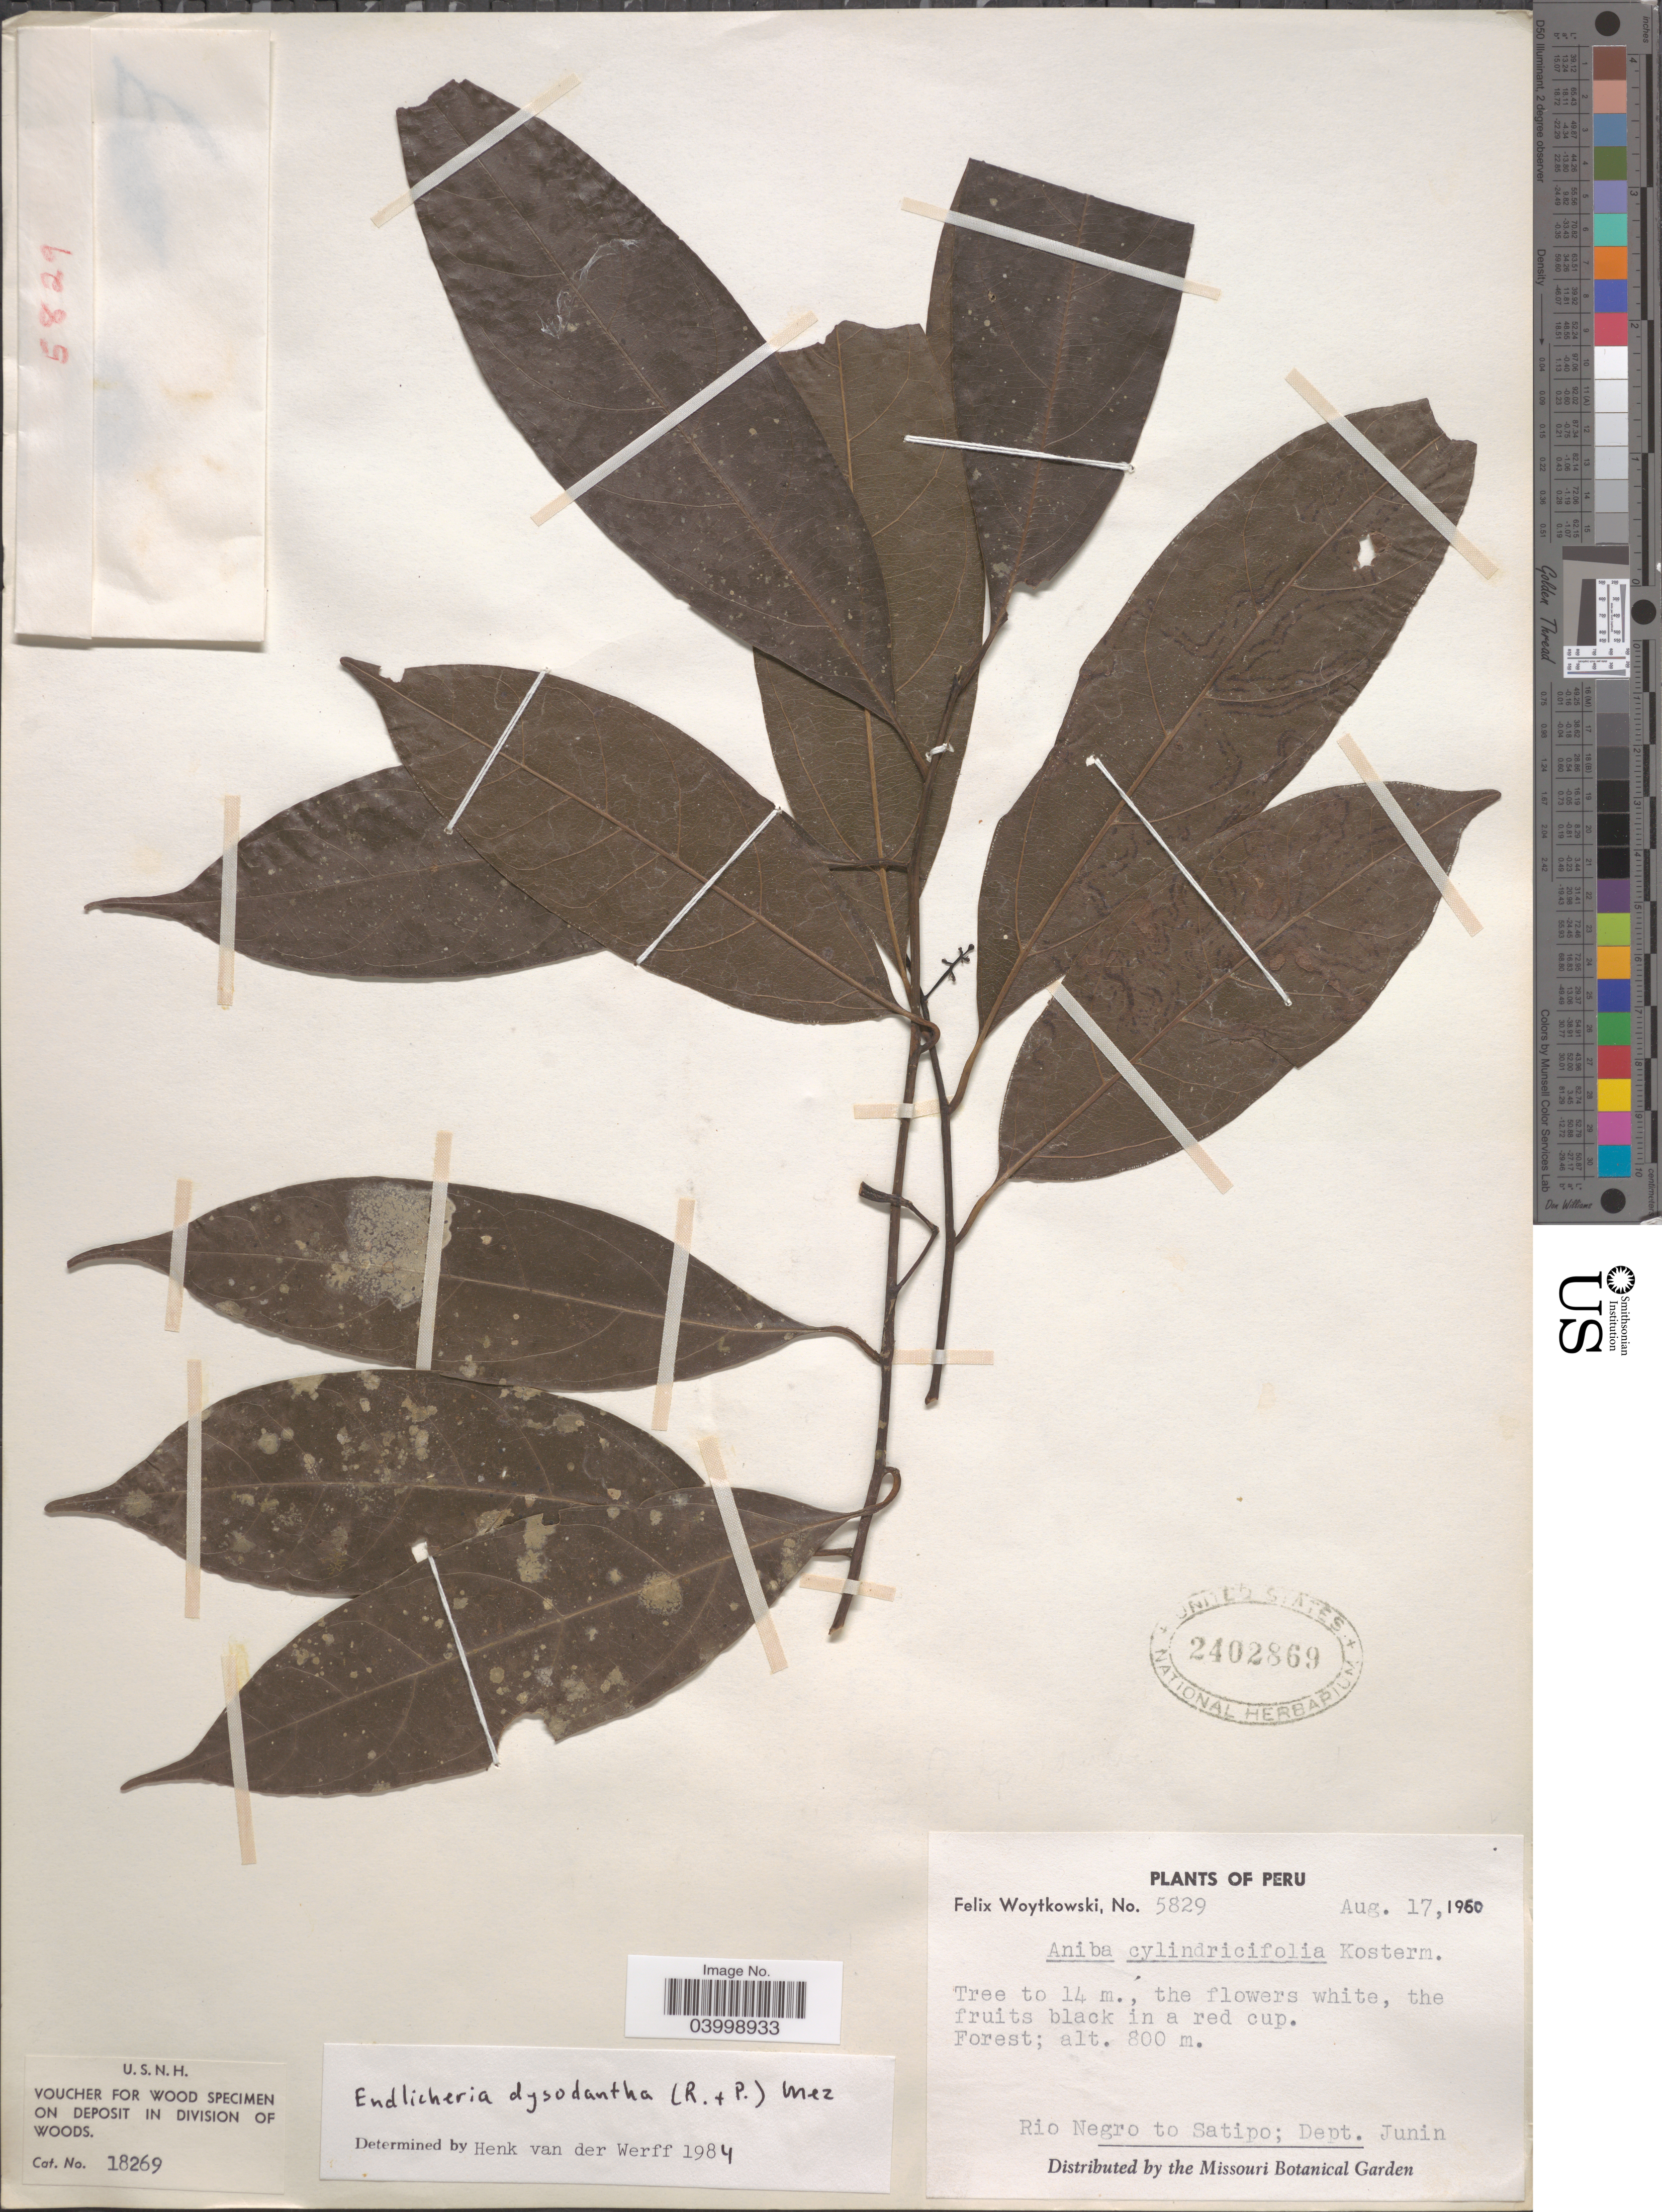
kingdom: Plantae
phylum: Tracheophyta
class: Magnoliopsida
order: Laurales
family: Lauraceae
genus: Endlicheria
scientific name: Endlicheria dysodantha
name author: Mez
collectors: F. Woytkowski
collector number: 5829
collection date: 1960-08-17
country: Peru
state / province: Junín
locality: Rio Negro to Satipo; Dept Junin.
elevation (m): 800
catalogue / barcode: US 2402869